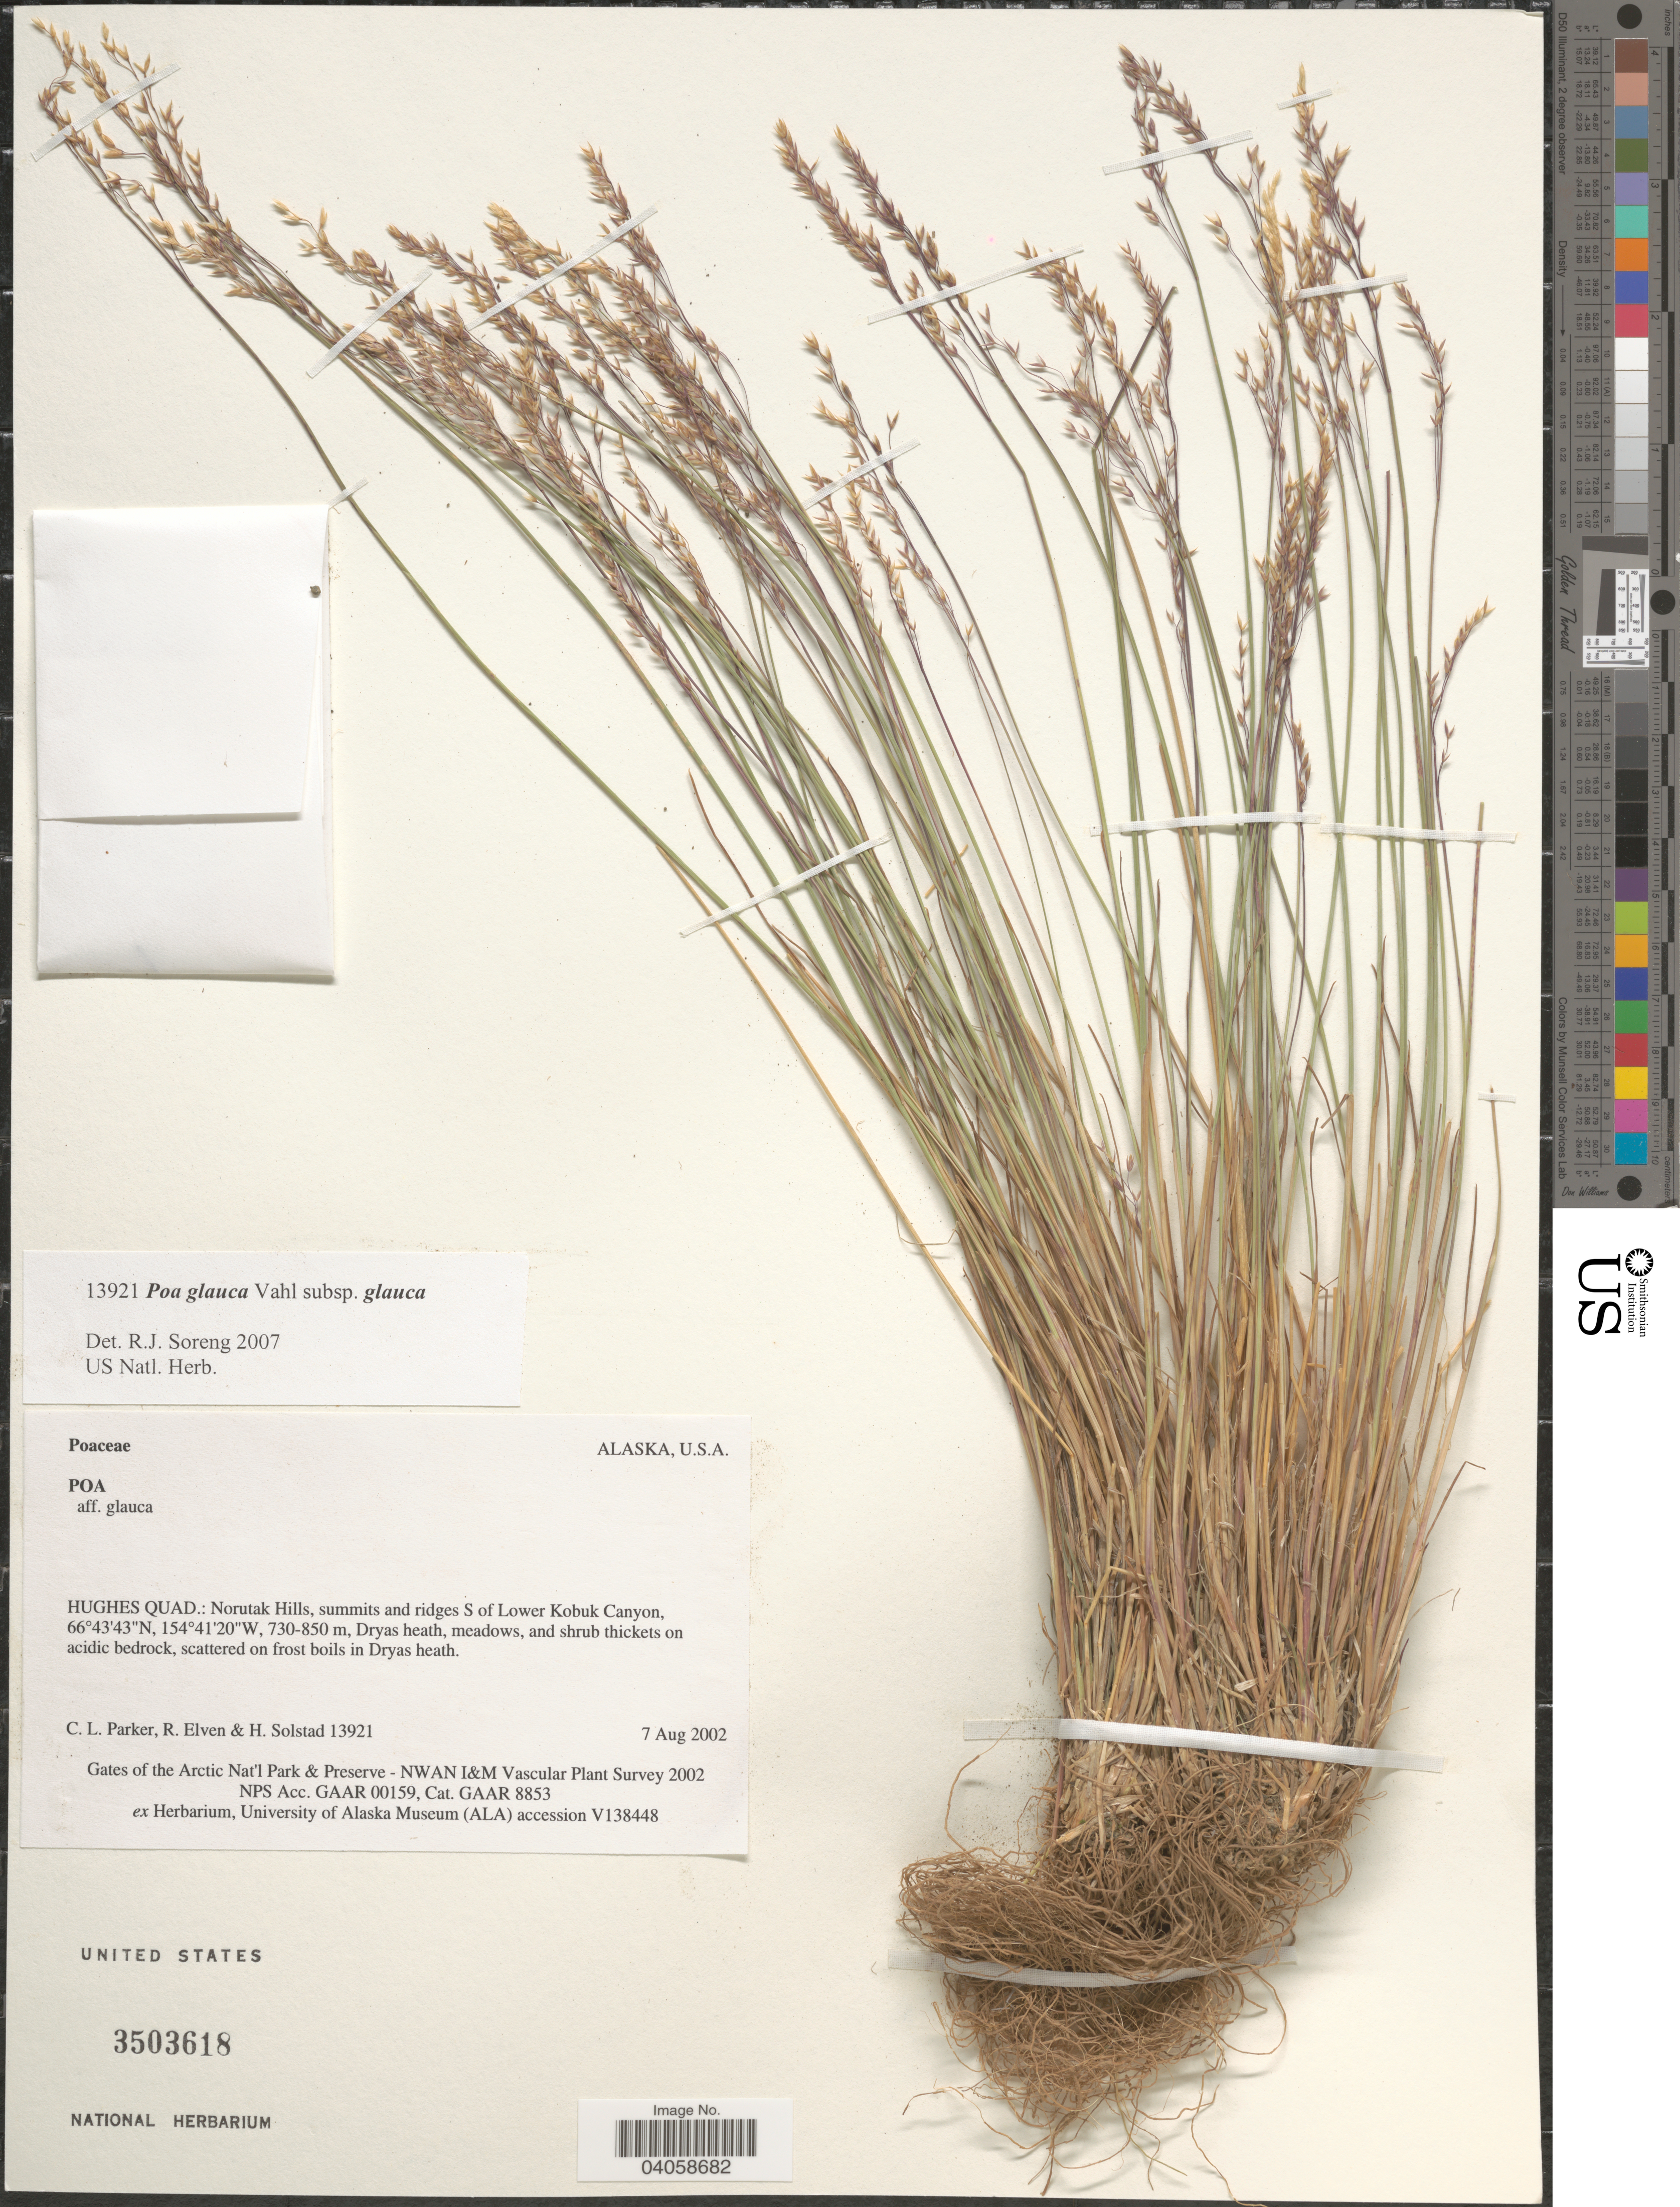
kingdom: Plantae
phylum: Tracheophyta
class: Liliopsida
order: Poales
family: Poaceae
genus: Poa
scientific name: Poa glauca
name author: Vahl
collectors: C. L. Parker, R. Elven & H. Solstad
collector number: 13921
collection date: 2002-08-07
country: United States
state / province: Alaska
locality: Hughes Quad.: Norutak Hills, summits and ridges S of Lower Kobuk Canyon.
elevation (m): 730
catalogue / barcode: US 3503618